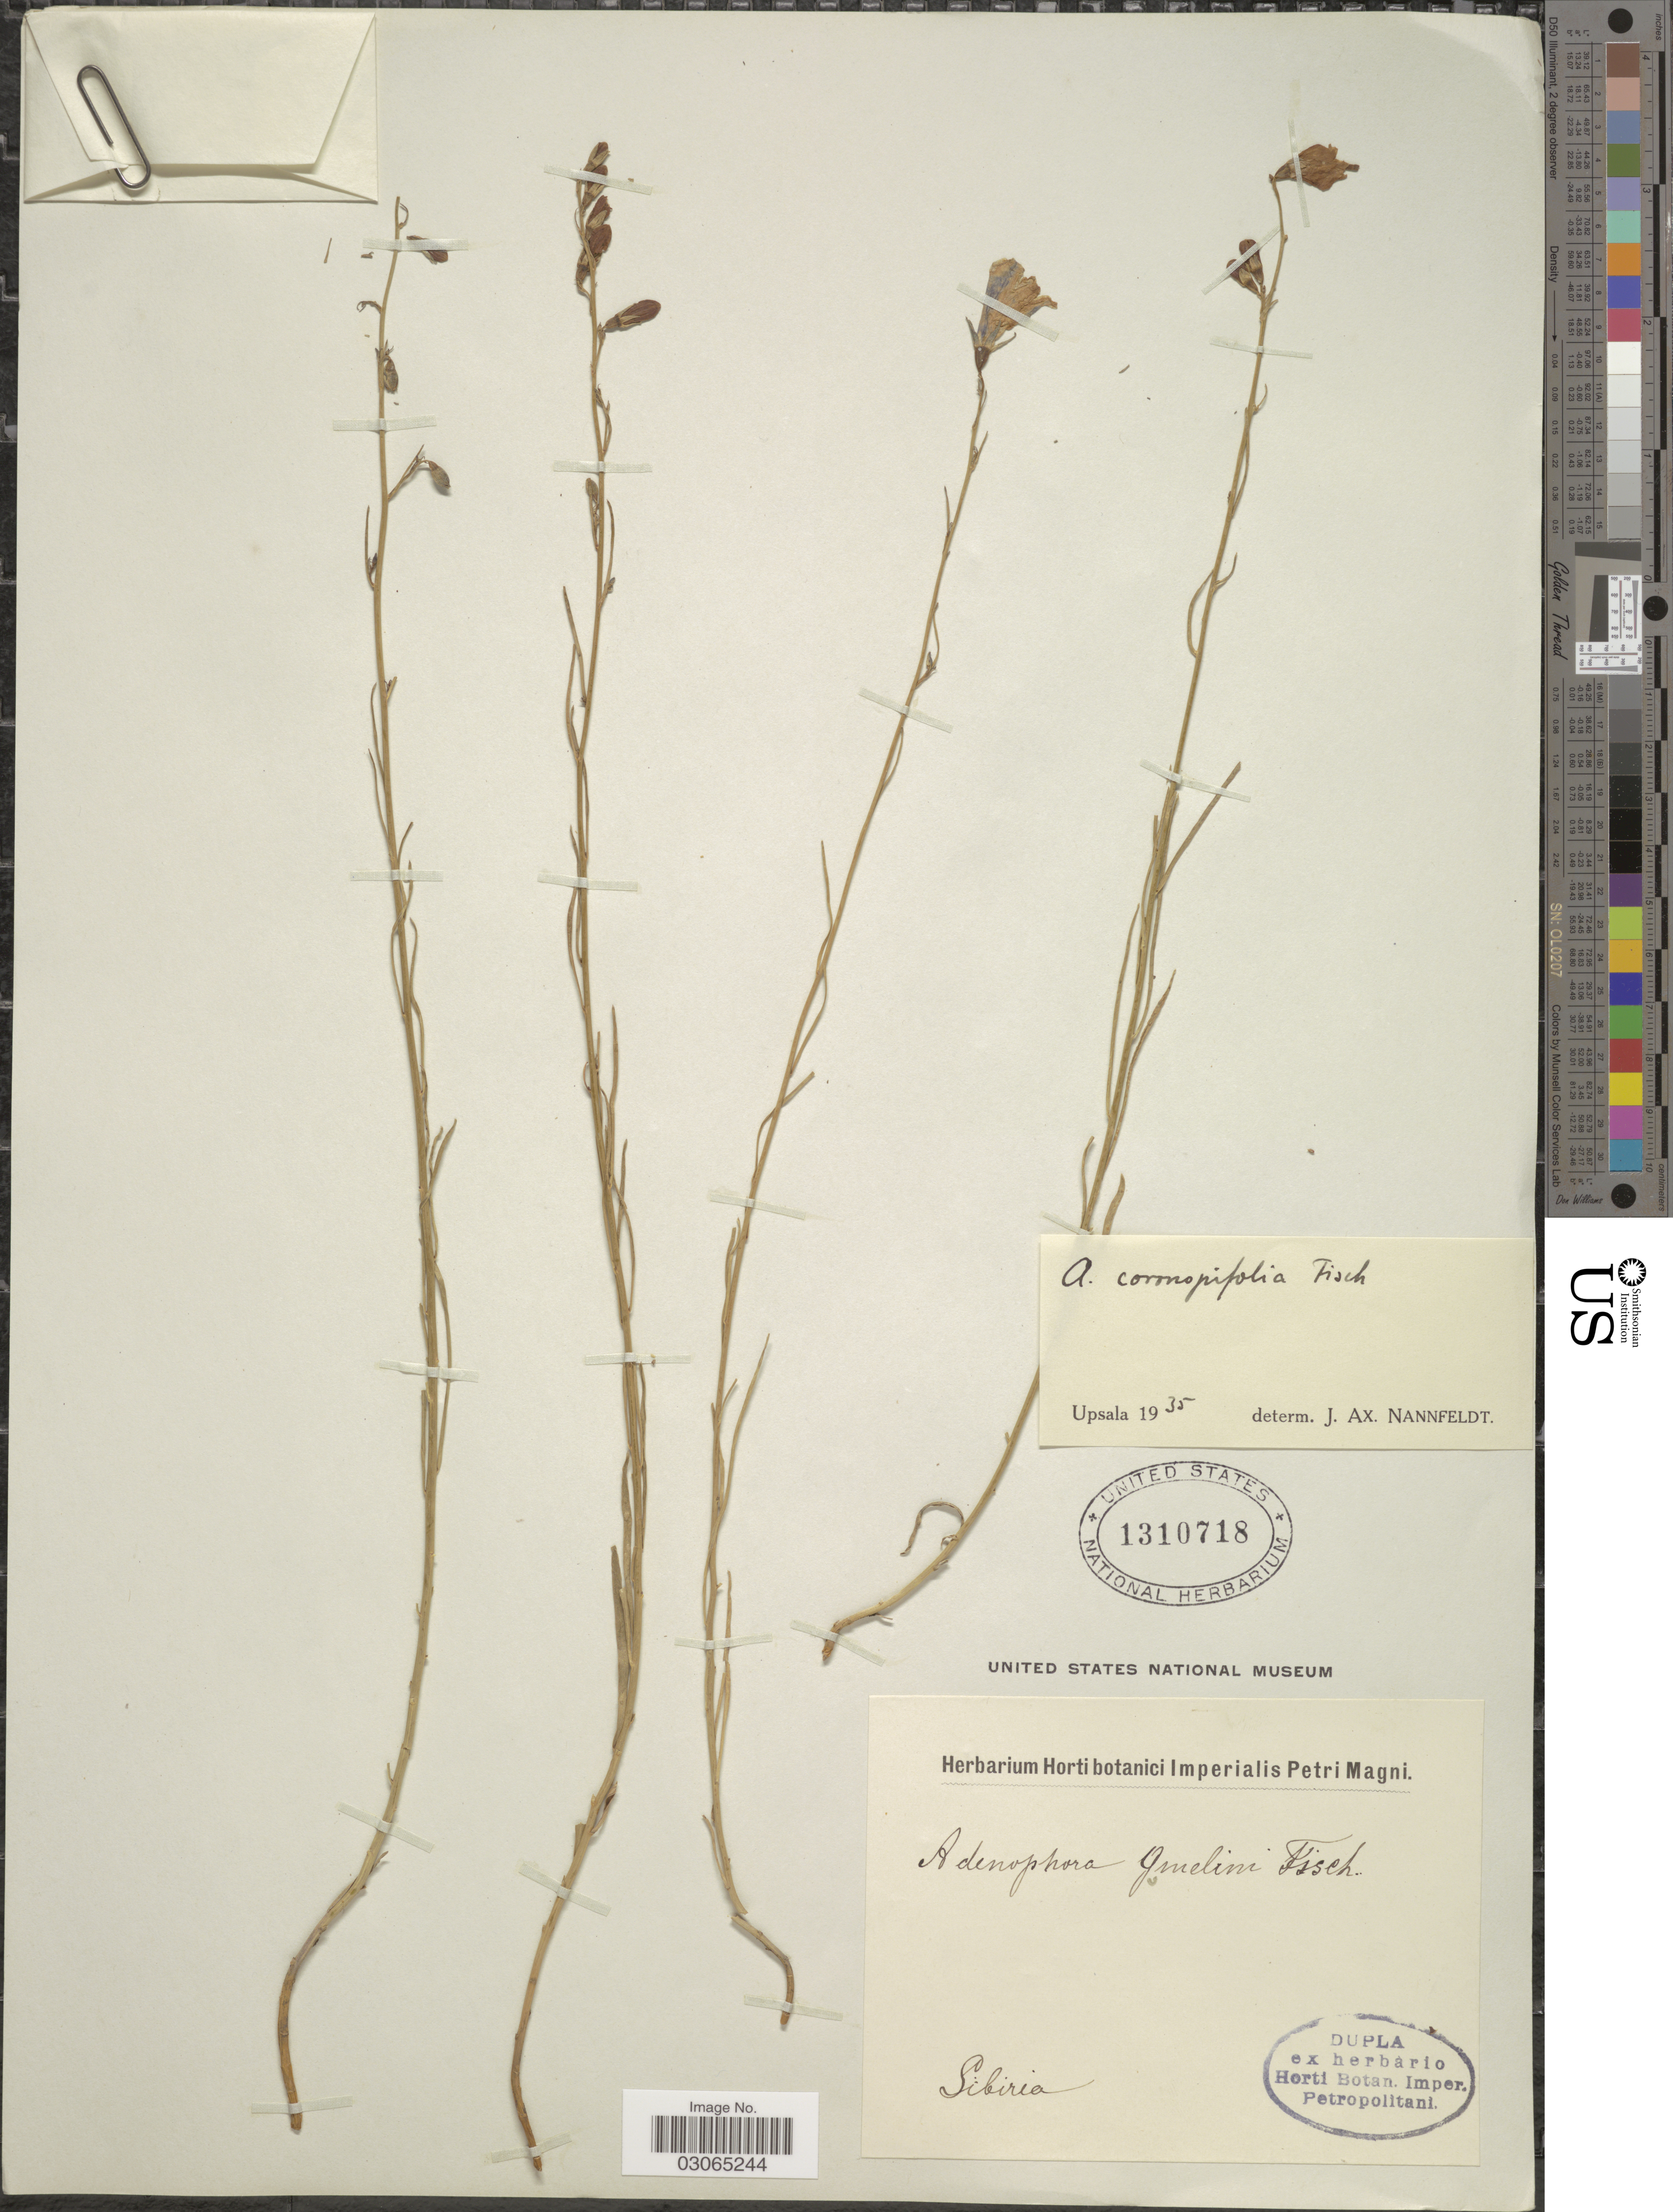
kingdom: Plantae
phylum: Tracheophyta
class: Magnoliopsida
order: Asterales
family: Campanulaceae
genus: Adenophora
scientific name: Adenophora coronopifolia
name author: Fisch.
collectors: Ex herb. Horti Botanici Imperialis Petri Magni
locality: Sibiria.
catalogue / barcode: US 1310718